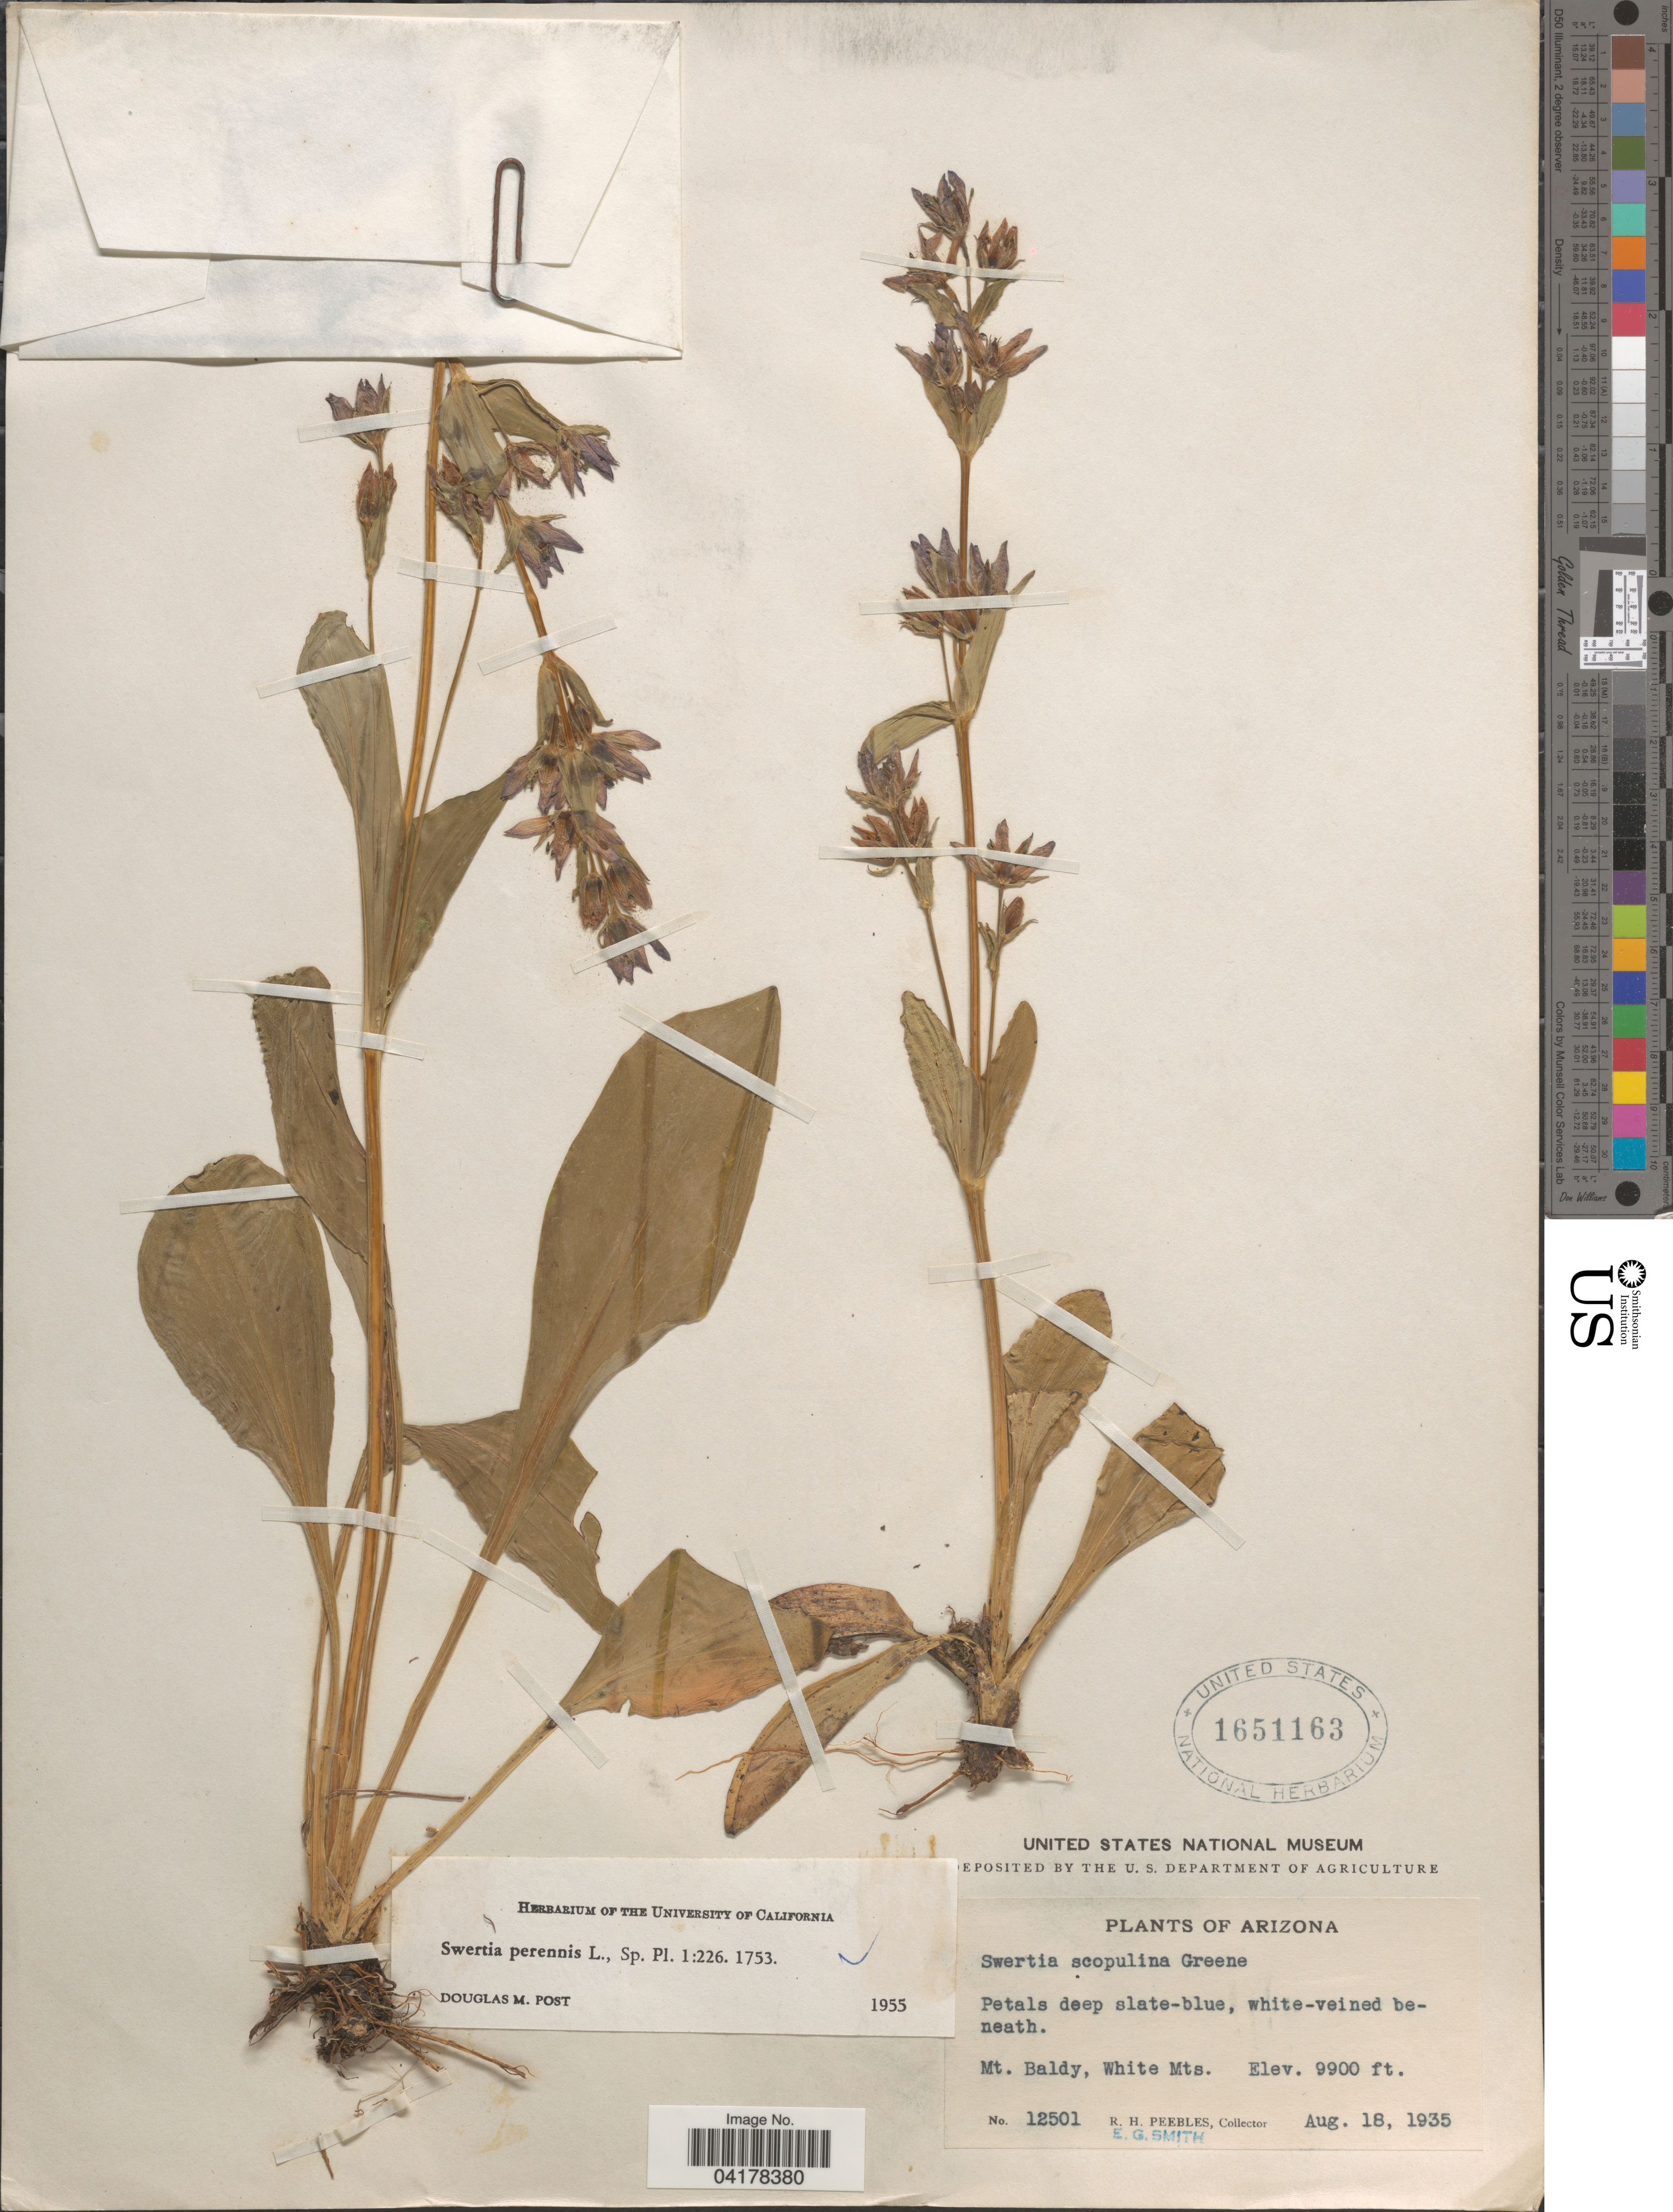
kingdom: Plantae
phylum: Tracheophyta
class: Magnoliopsida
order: Gentianales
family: Gentianaceae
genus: Swertia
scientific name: Swertia perennis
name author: L.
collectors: R. H. Peebles & E. G. Smith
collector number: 12501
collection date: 1935-08-18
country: United States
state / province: Arizona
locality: Mt. Baldy, White Mts.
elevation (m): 3018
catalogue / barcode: US 1651163